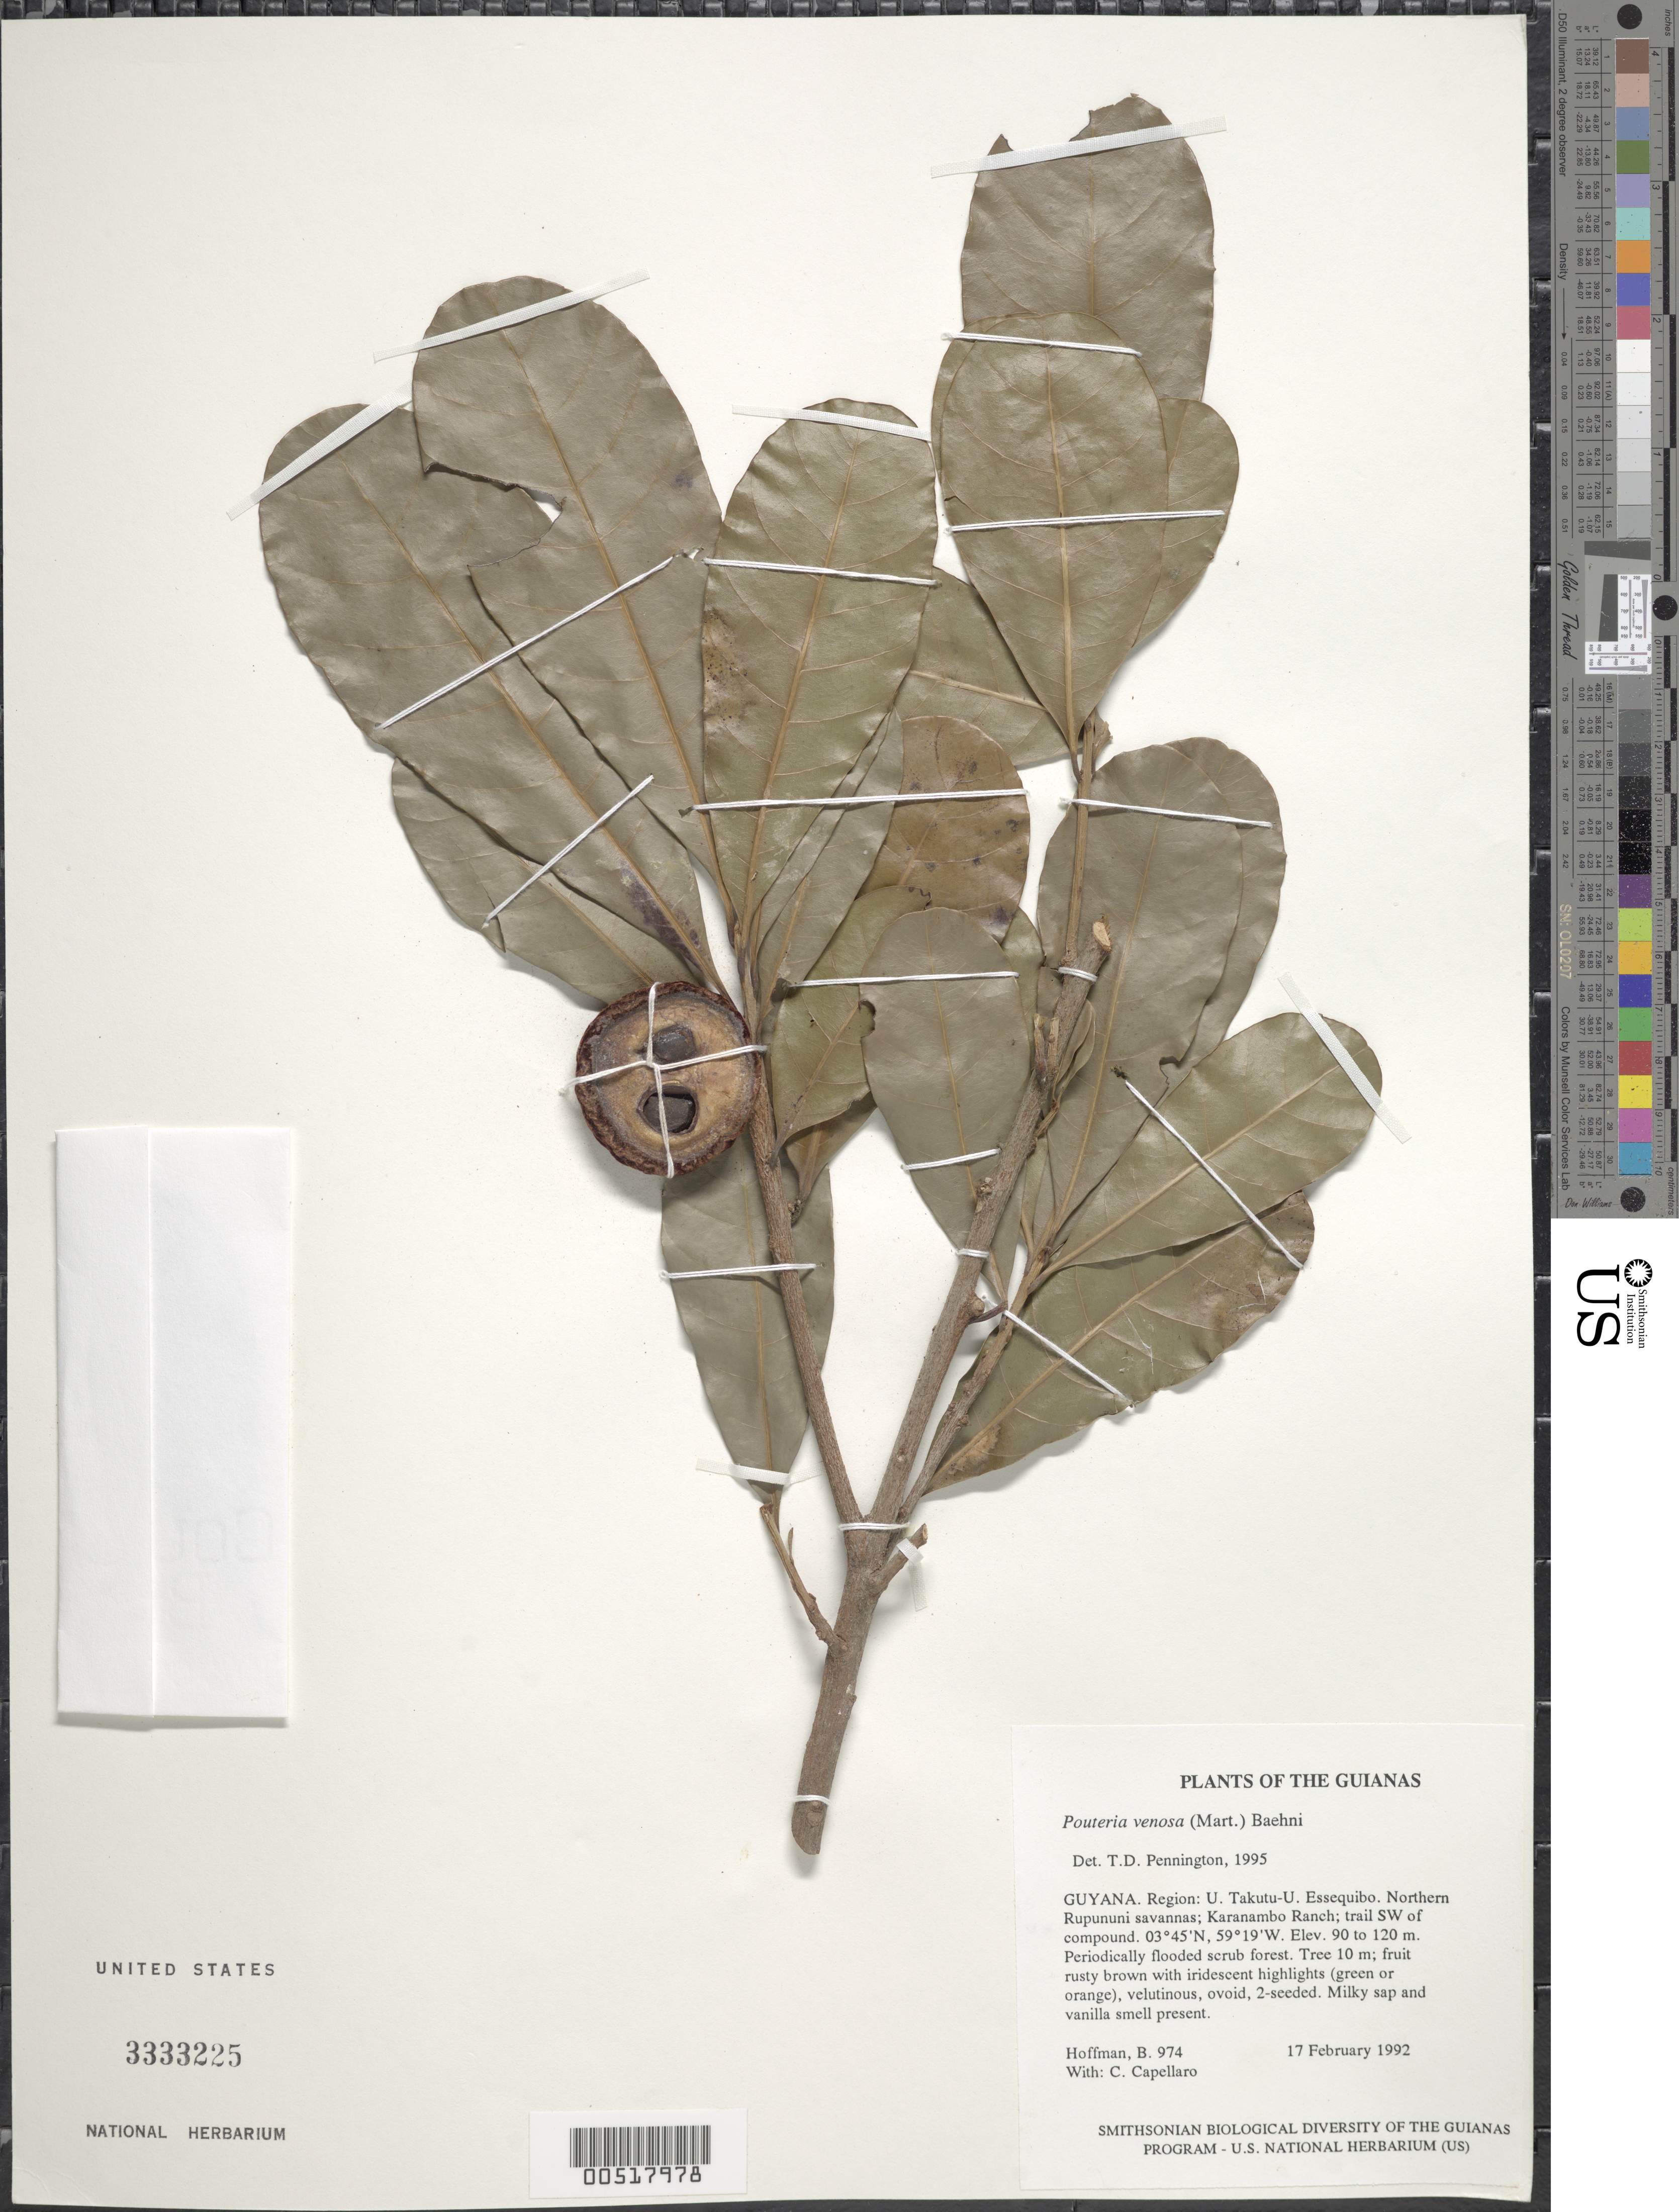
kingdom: Plantae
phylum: Tracheophyta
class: Magnoliopsida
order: Ericales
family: Sapotaceae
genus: Pouteria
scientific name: Pouteria venosa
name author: (Mart.) Baehni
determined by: Pennington, T. D., (K)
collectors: B. Hoffman & C. Capellaro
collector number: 974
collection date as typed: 17 February 1992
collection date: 1992-02-17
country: Guyana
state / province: U. Takutu-U. Essequibo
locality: Northern Rupununi savannas; Karanambo Ranch; trail SW of compound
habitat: Periodically flooded scrub forest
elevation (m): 90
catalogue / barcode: US 3333225